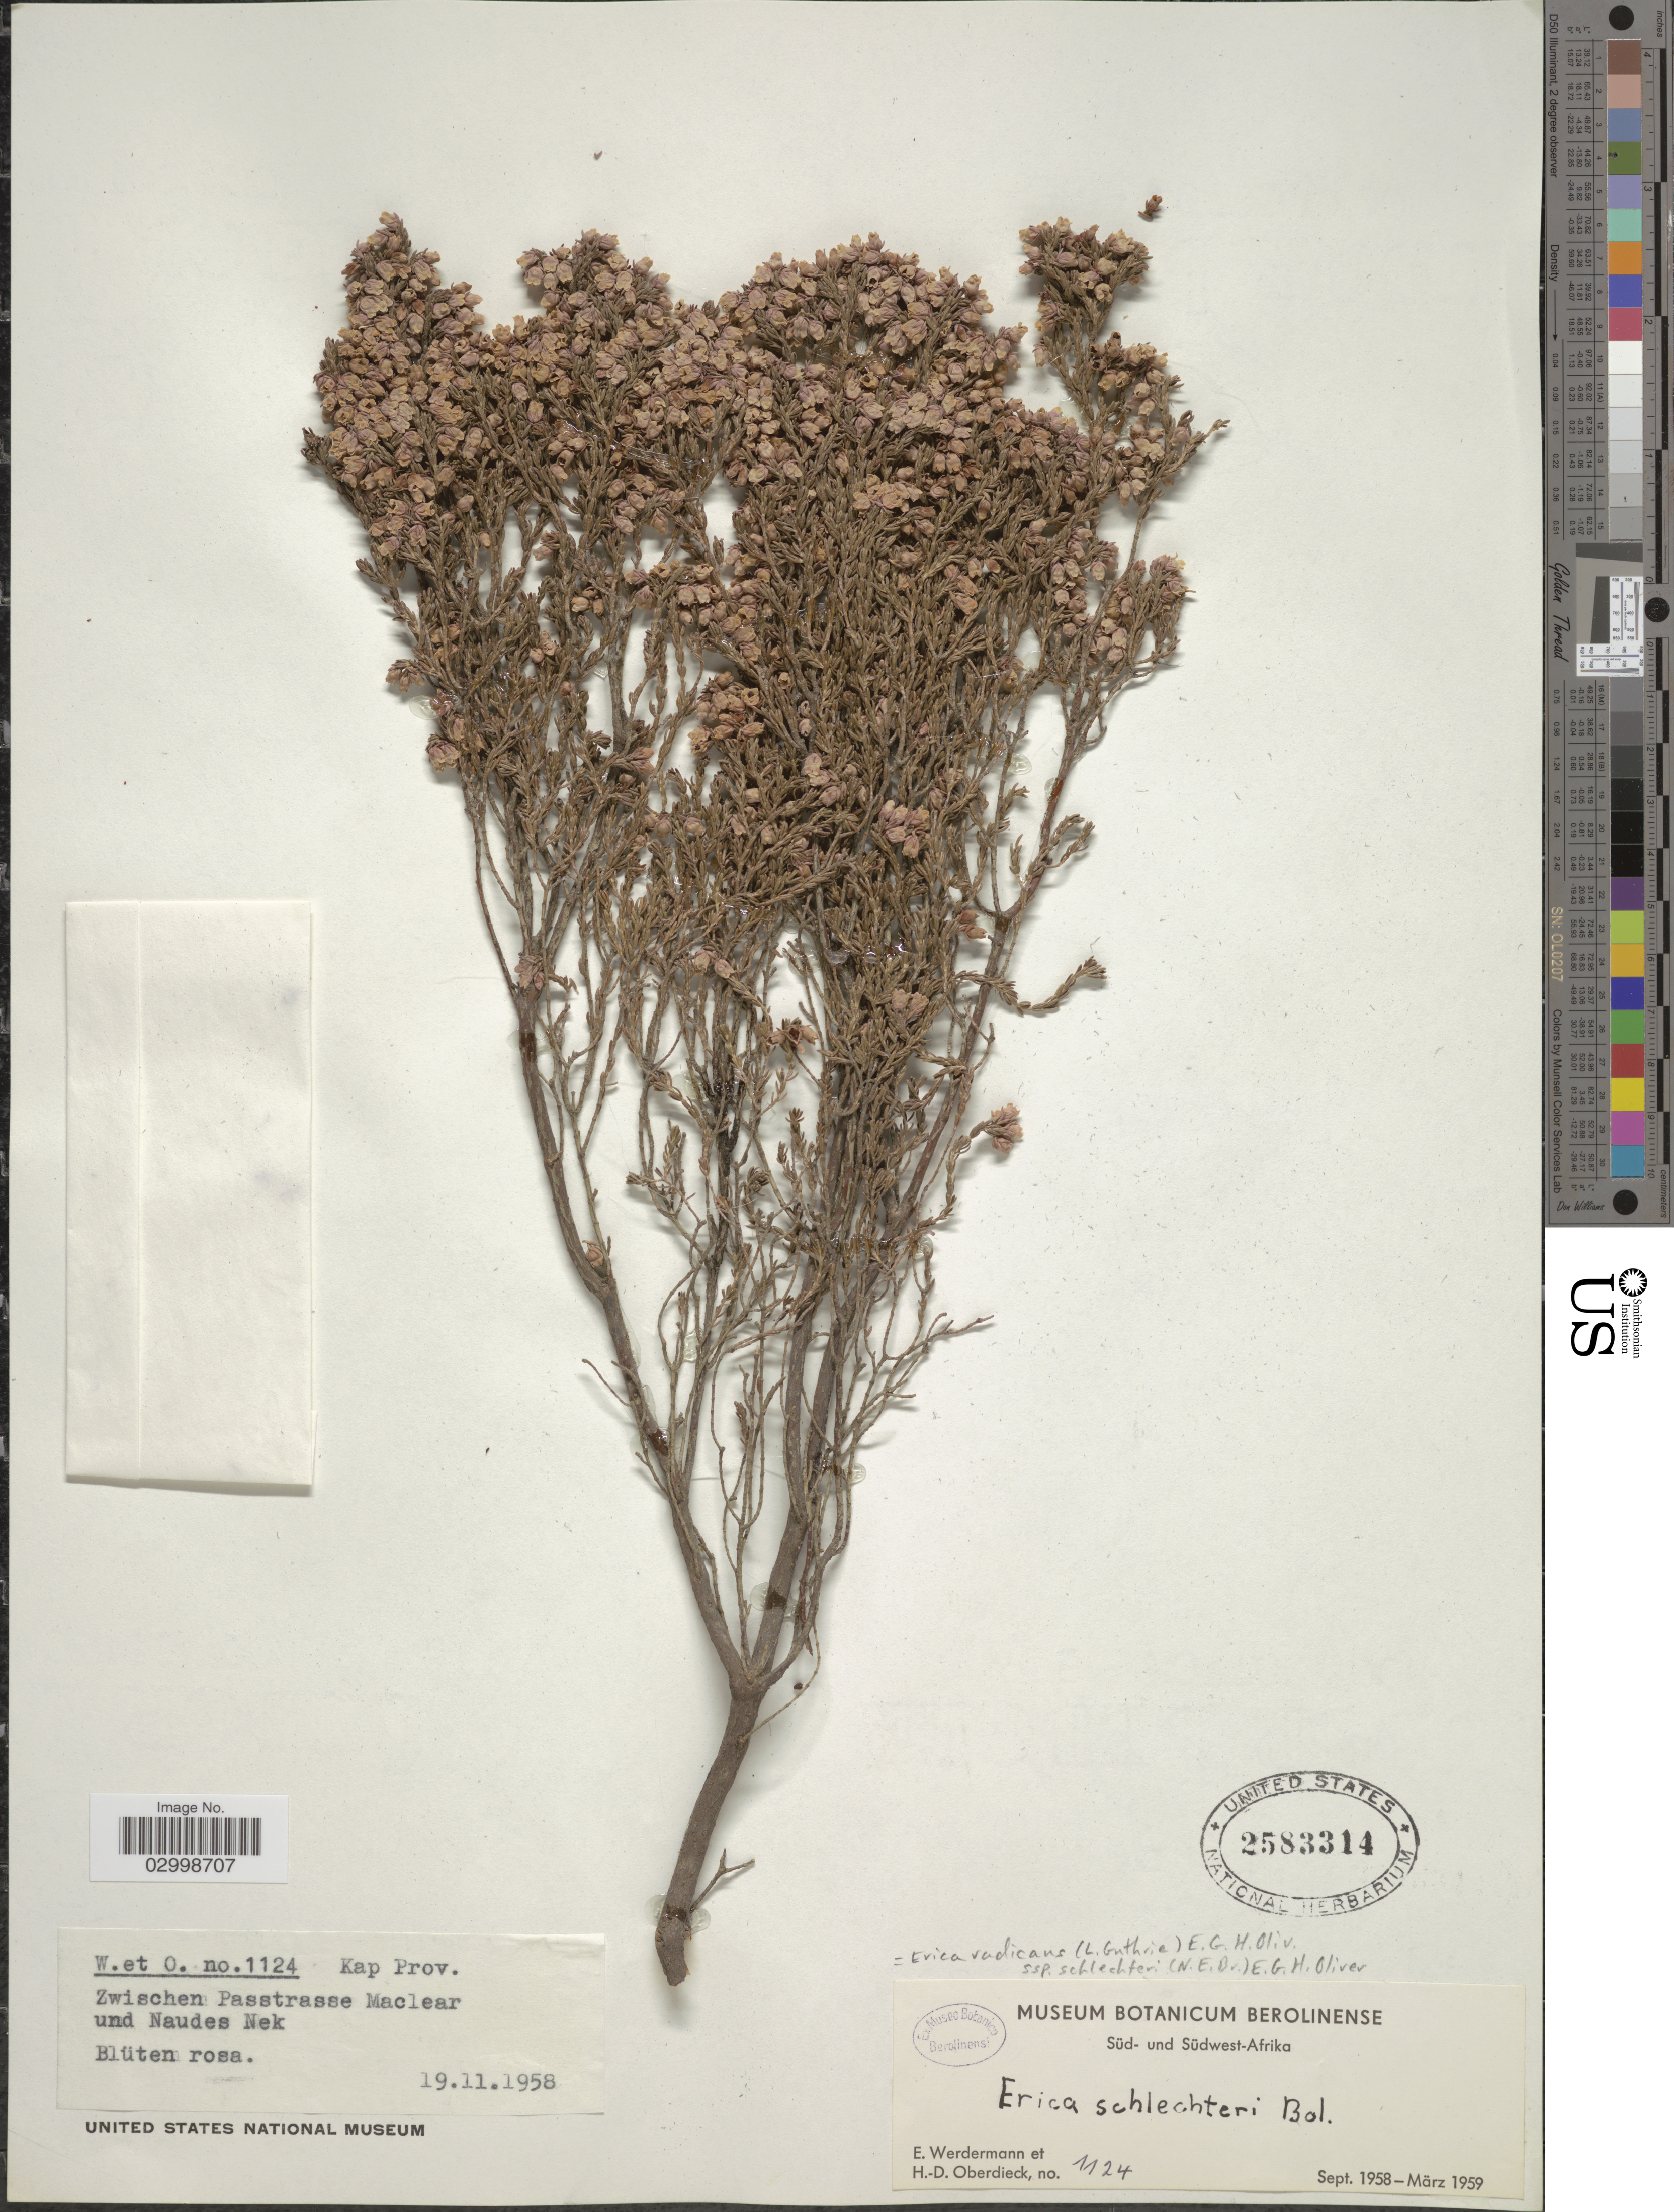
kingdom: Plantae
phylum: Tracheophyta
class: Magnoliopsida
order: Ericales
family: Ericaceae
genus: Erica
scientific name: Erica radicans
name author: (L. Guthrie) E.G.H. Oliv.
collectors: E. Werdermann & O. Pereira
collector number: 1124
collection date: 1958-11-19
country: South Africa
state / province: Eastern Cape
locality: Zwischen Passtrasse Maclear und Naudes Nek.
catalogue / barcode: US 2583314